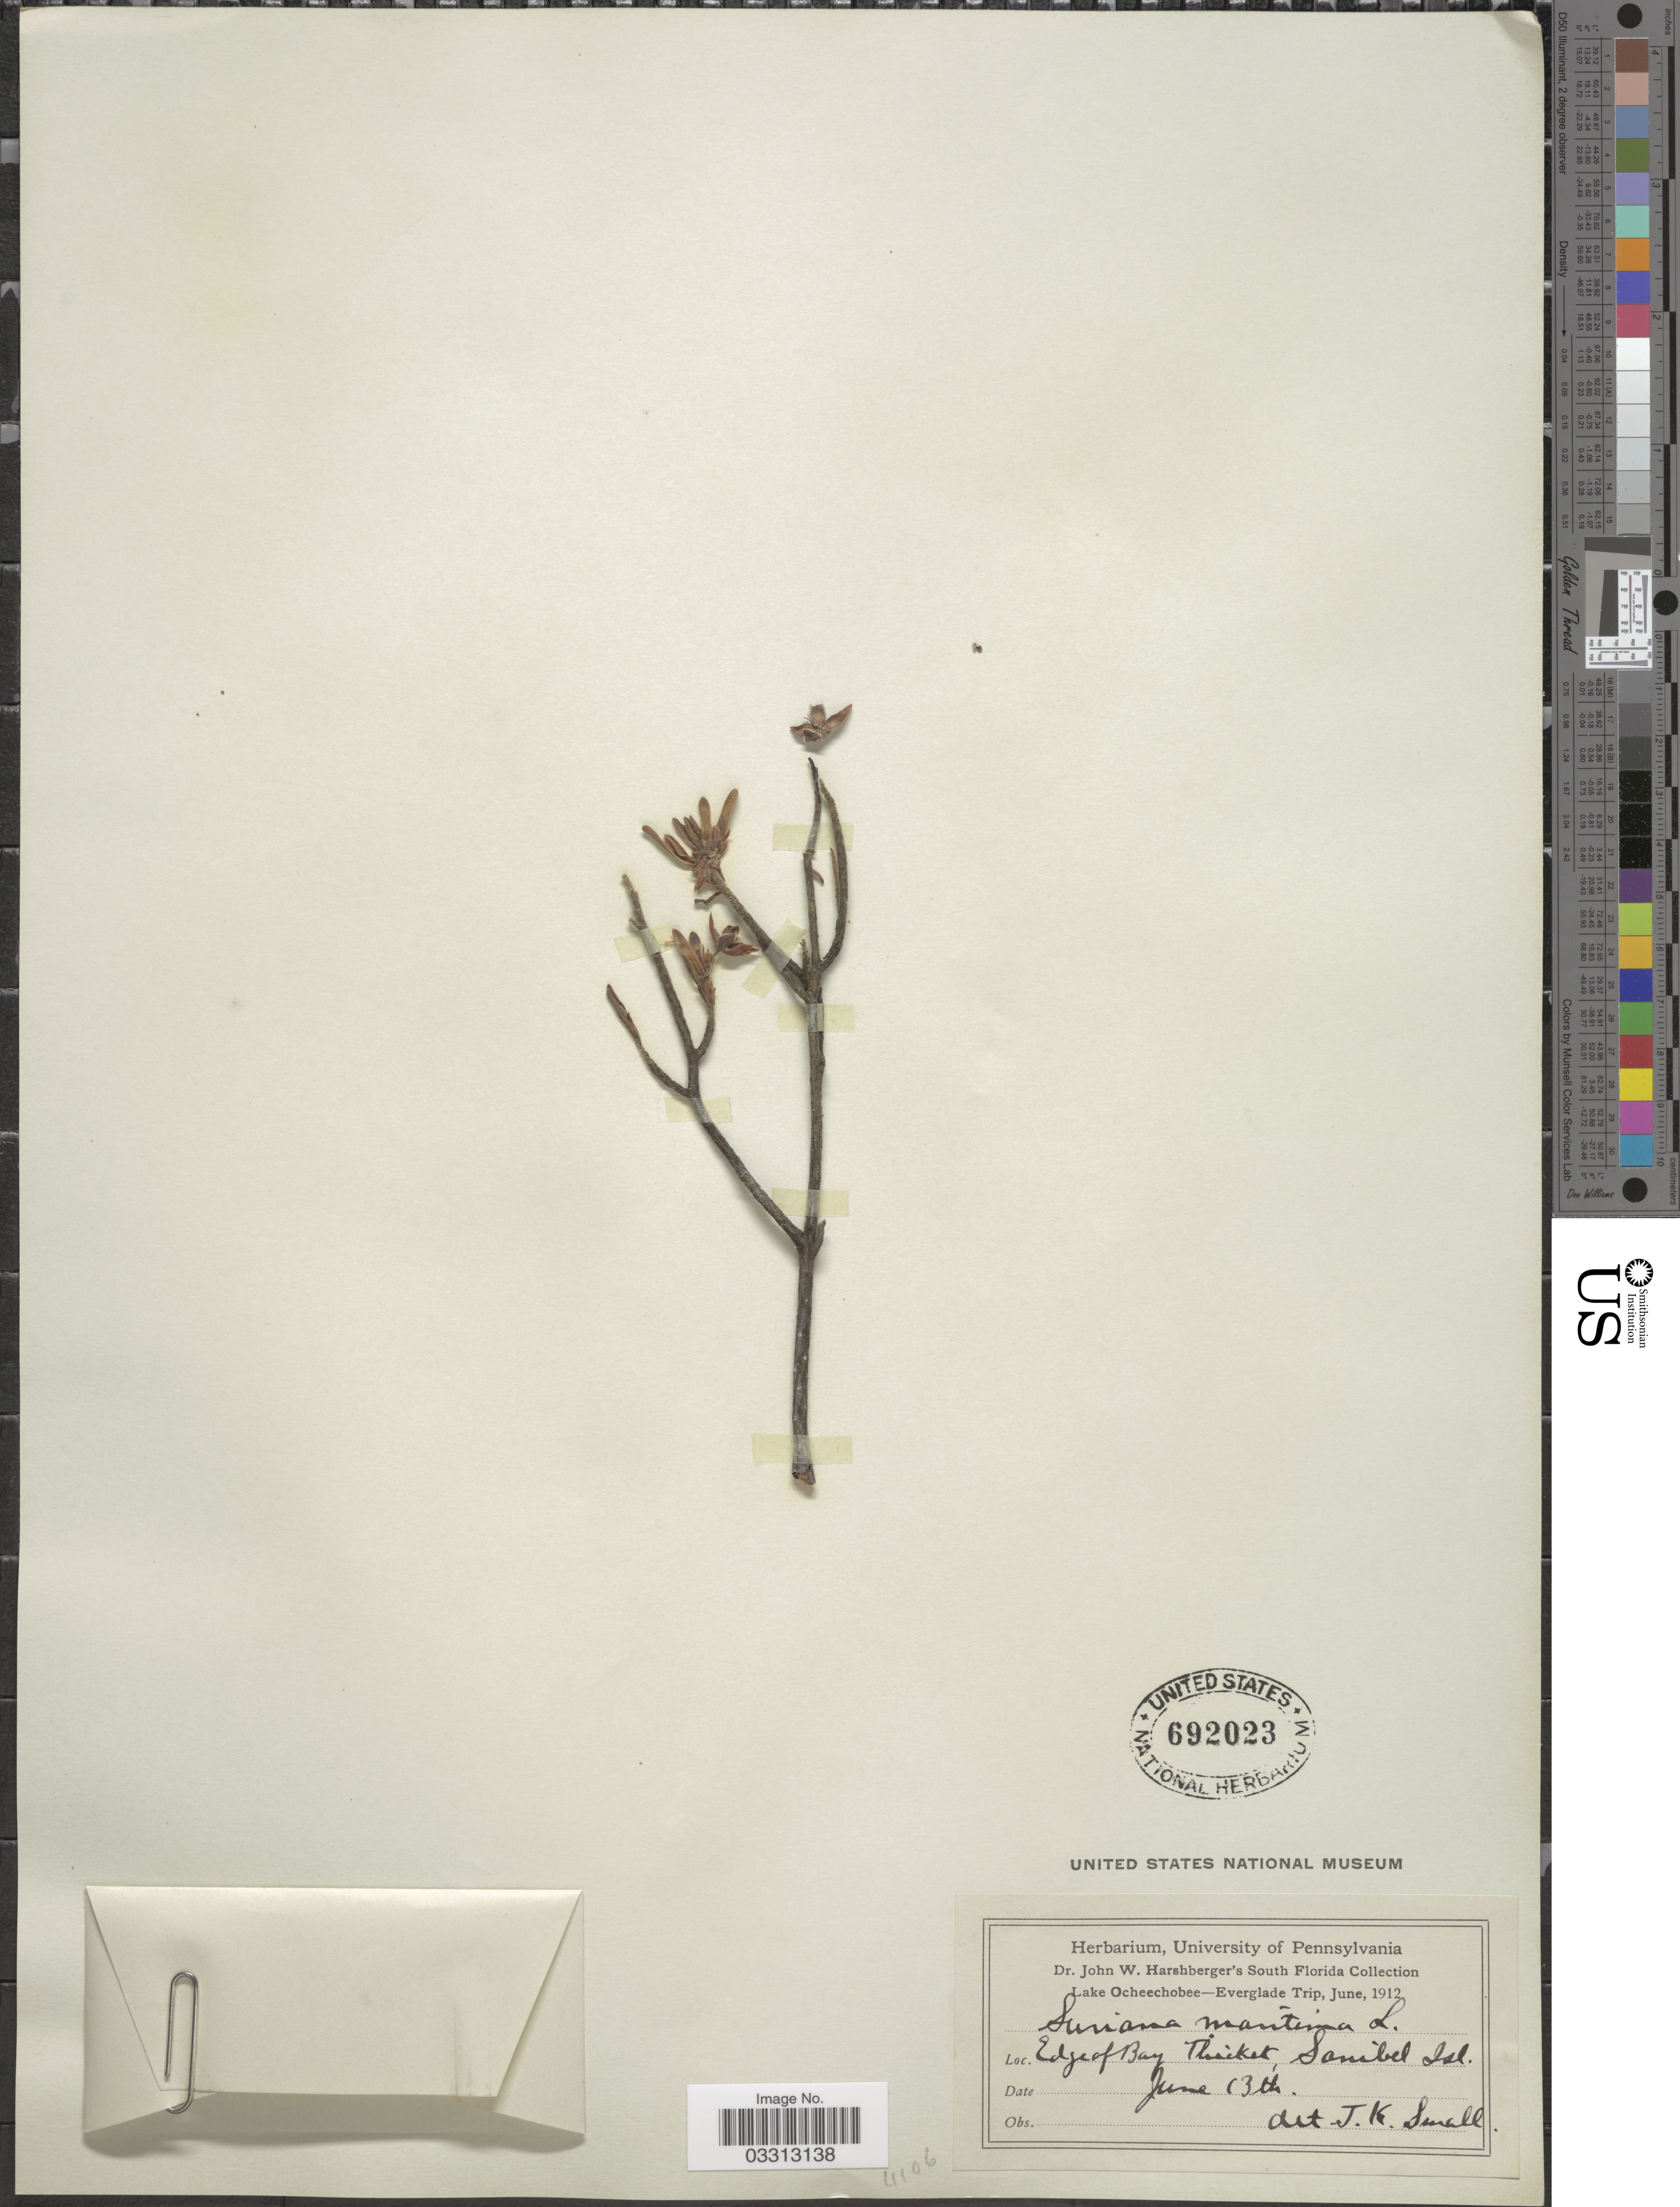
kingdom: Plantae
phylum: Tracheophyta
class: Magnoliopsida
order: Fabales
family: Surianaceae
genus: Suriana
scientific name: Suriana maritima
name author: L.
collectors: J. W. Harshberger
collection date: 1912-06-13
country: United States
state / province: Florida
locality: South Florida. Lake Ocheechobee-Everglade. Edge of Bay Thicket, Sanibel Isl.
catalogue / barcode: US 692023